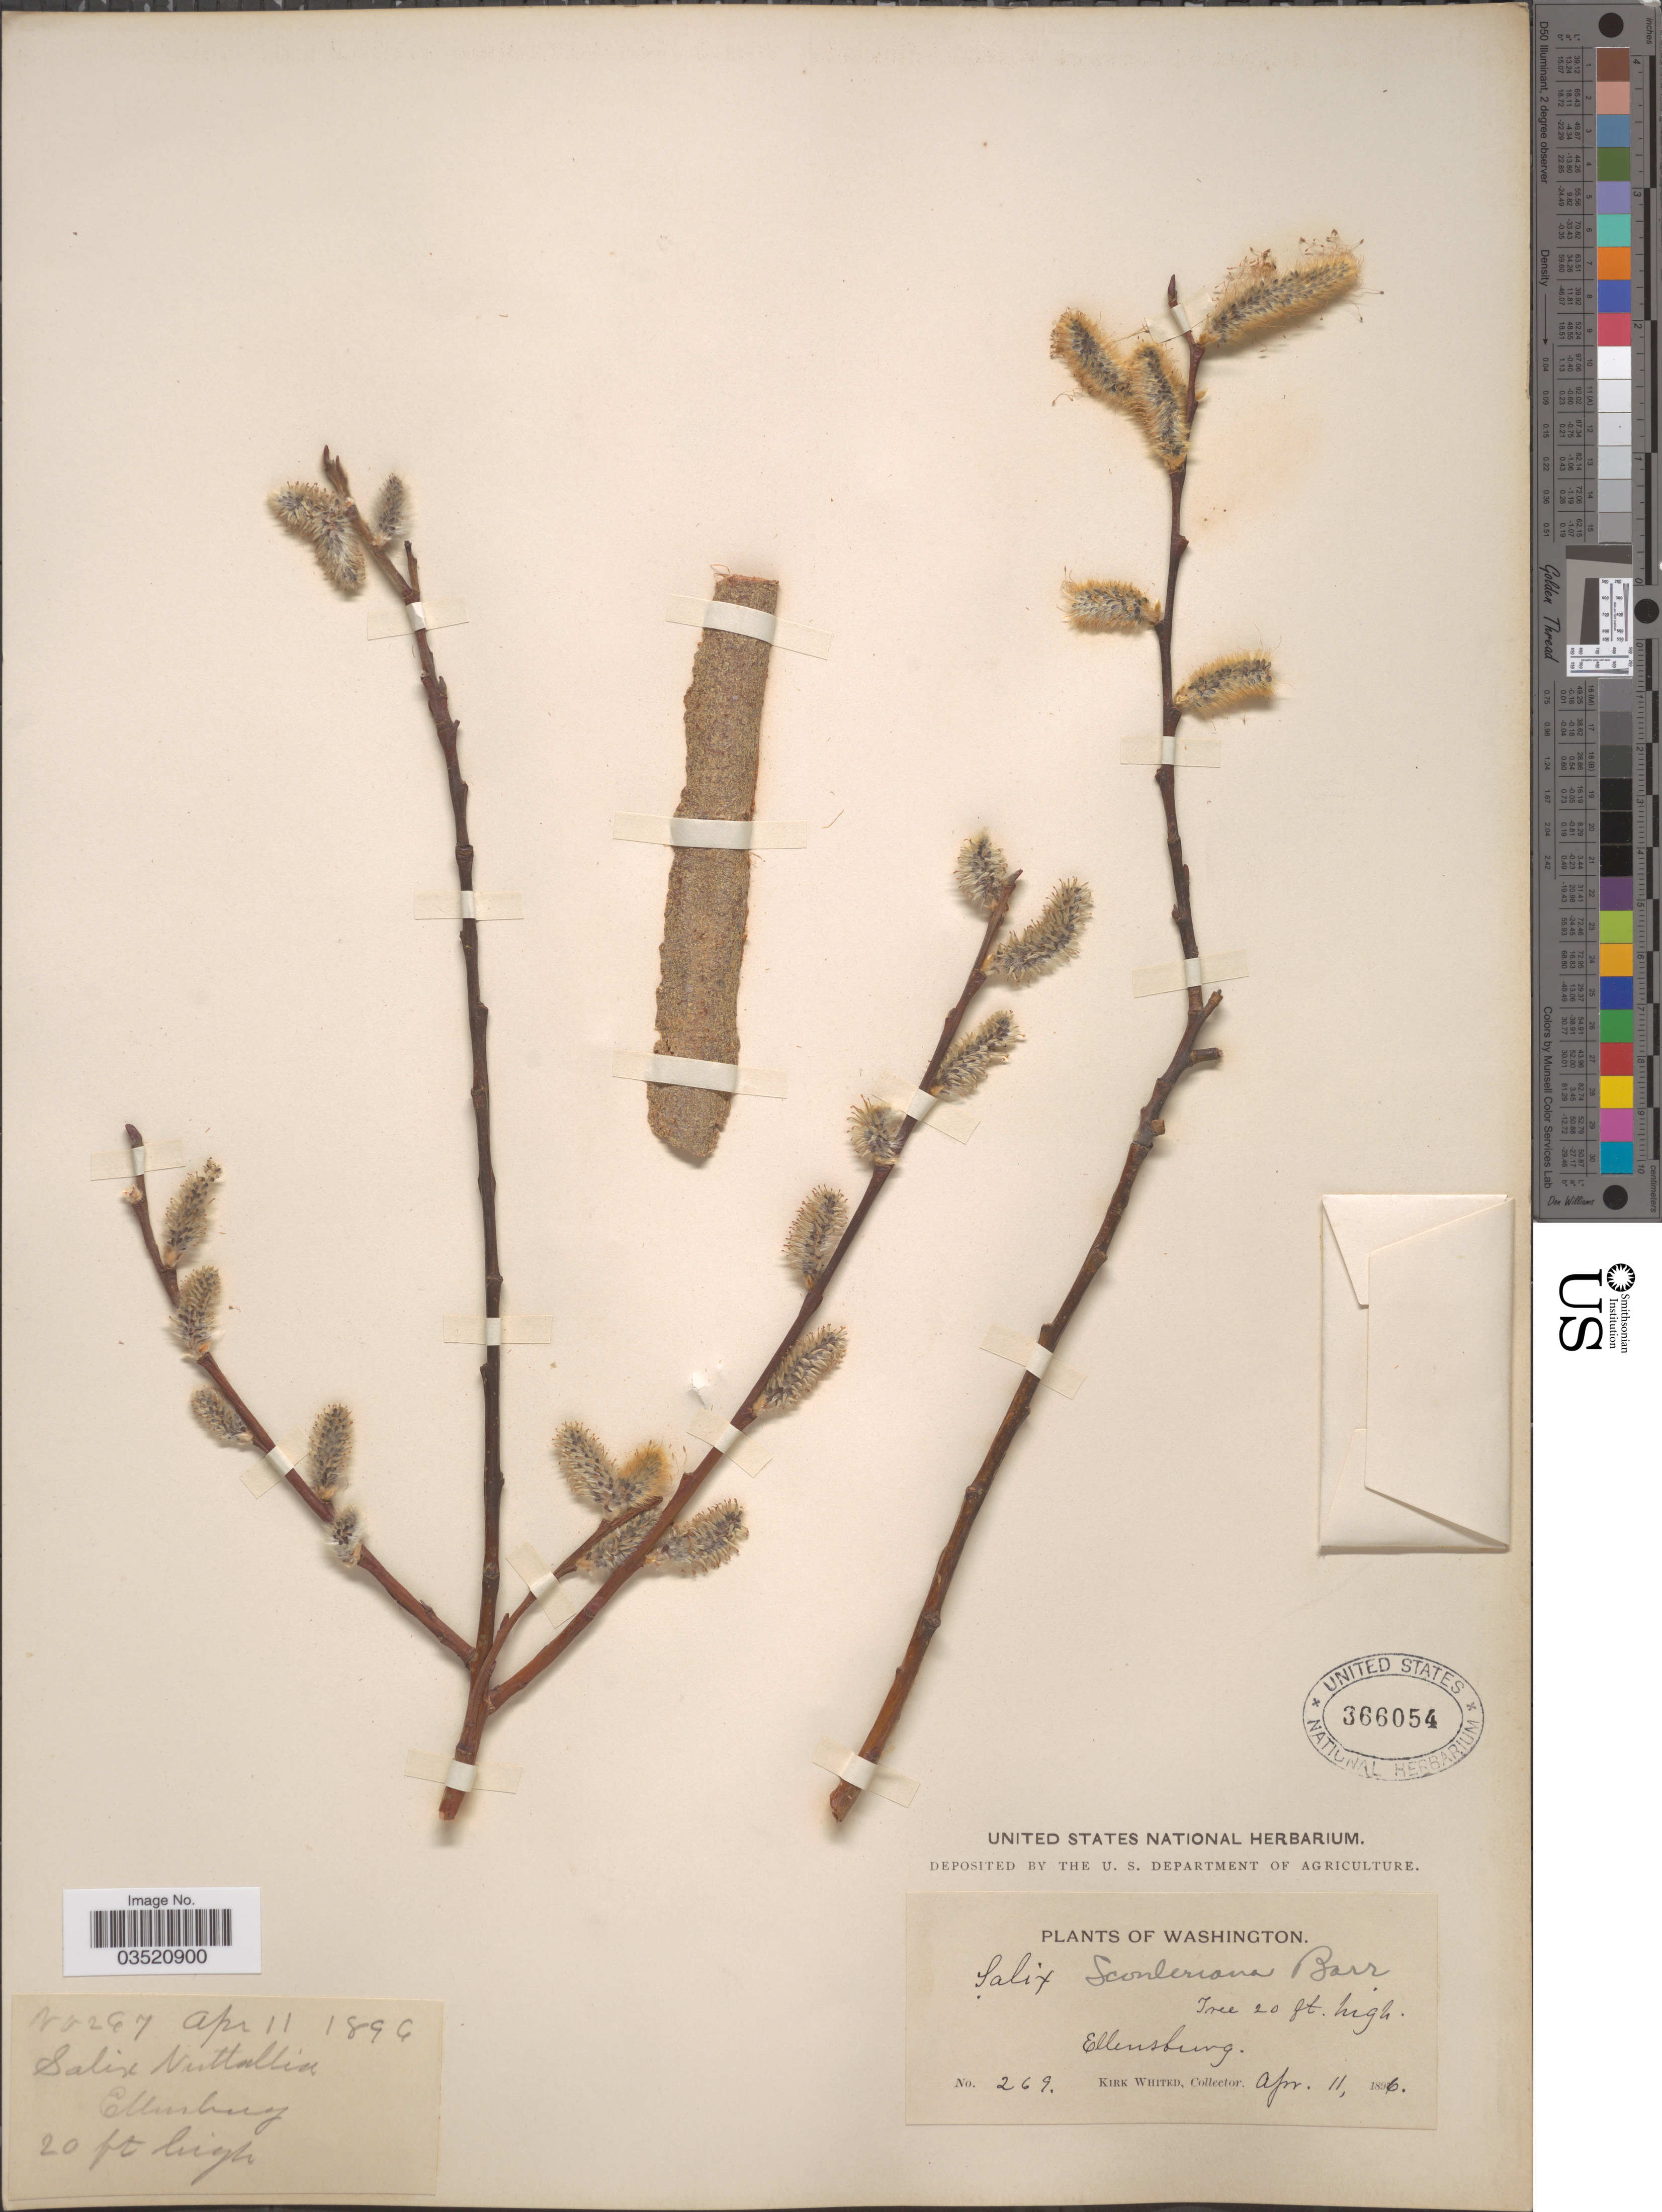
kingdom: Plantae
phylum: Tracheophyta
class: Magnoliopsida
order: Malpighiales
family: Salicaceae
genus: Salix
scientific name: Salix scouleriana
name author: Barratt ex Hook.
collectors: K. Whited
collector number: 267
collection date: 1899-04-11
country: United States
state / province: Washington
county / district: Kittitas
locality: Ellensburg.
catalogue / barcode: US 366054